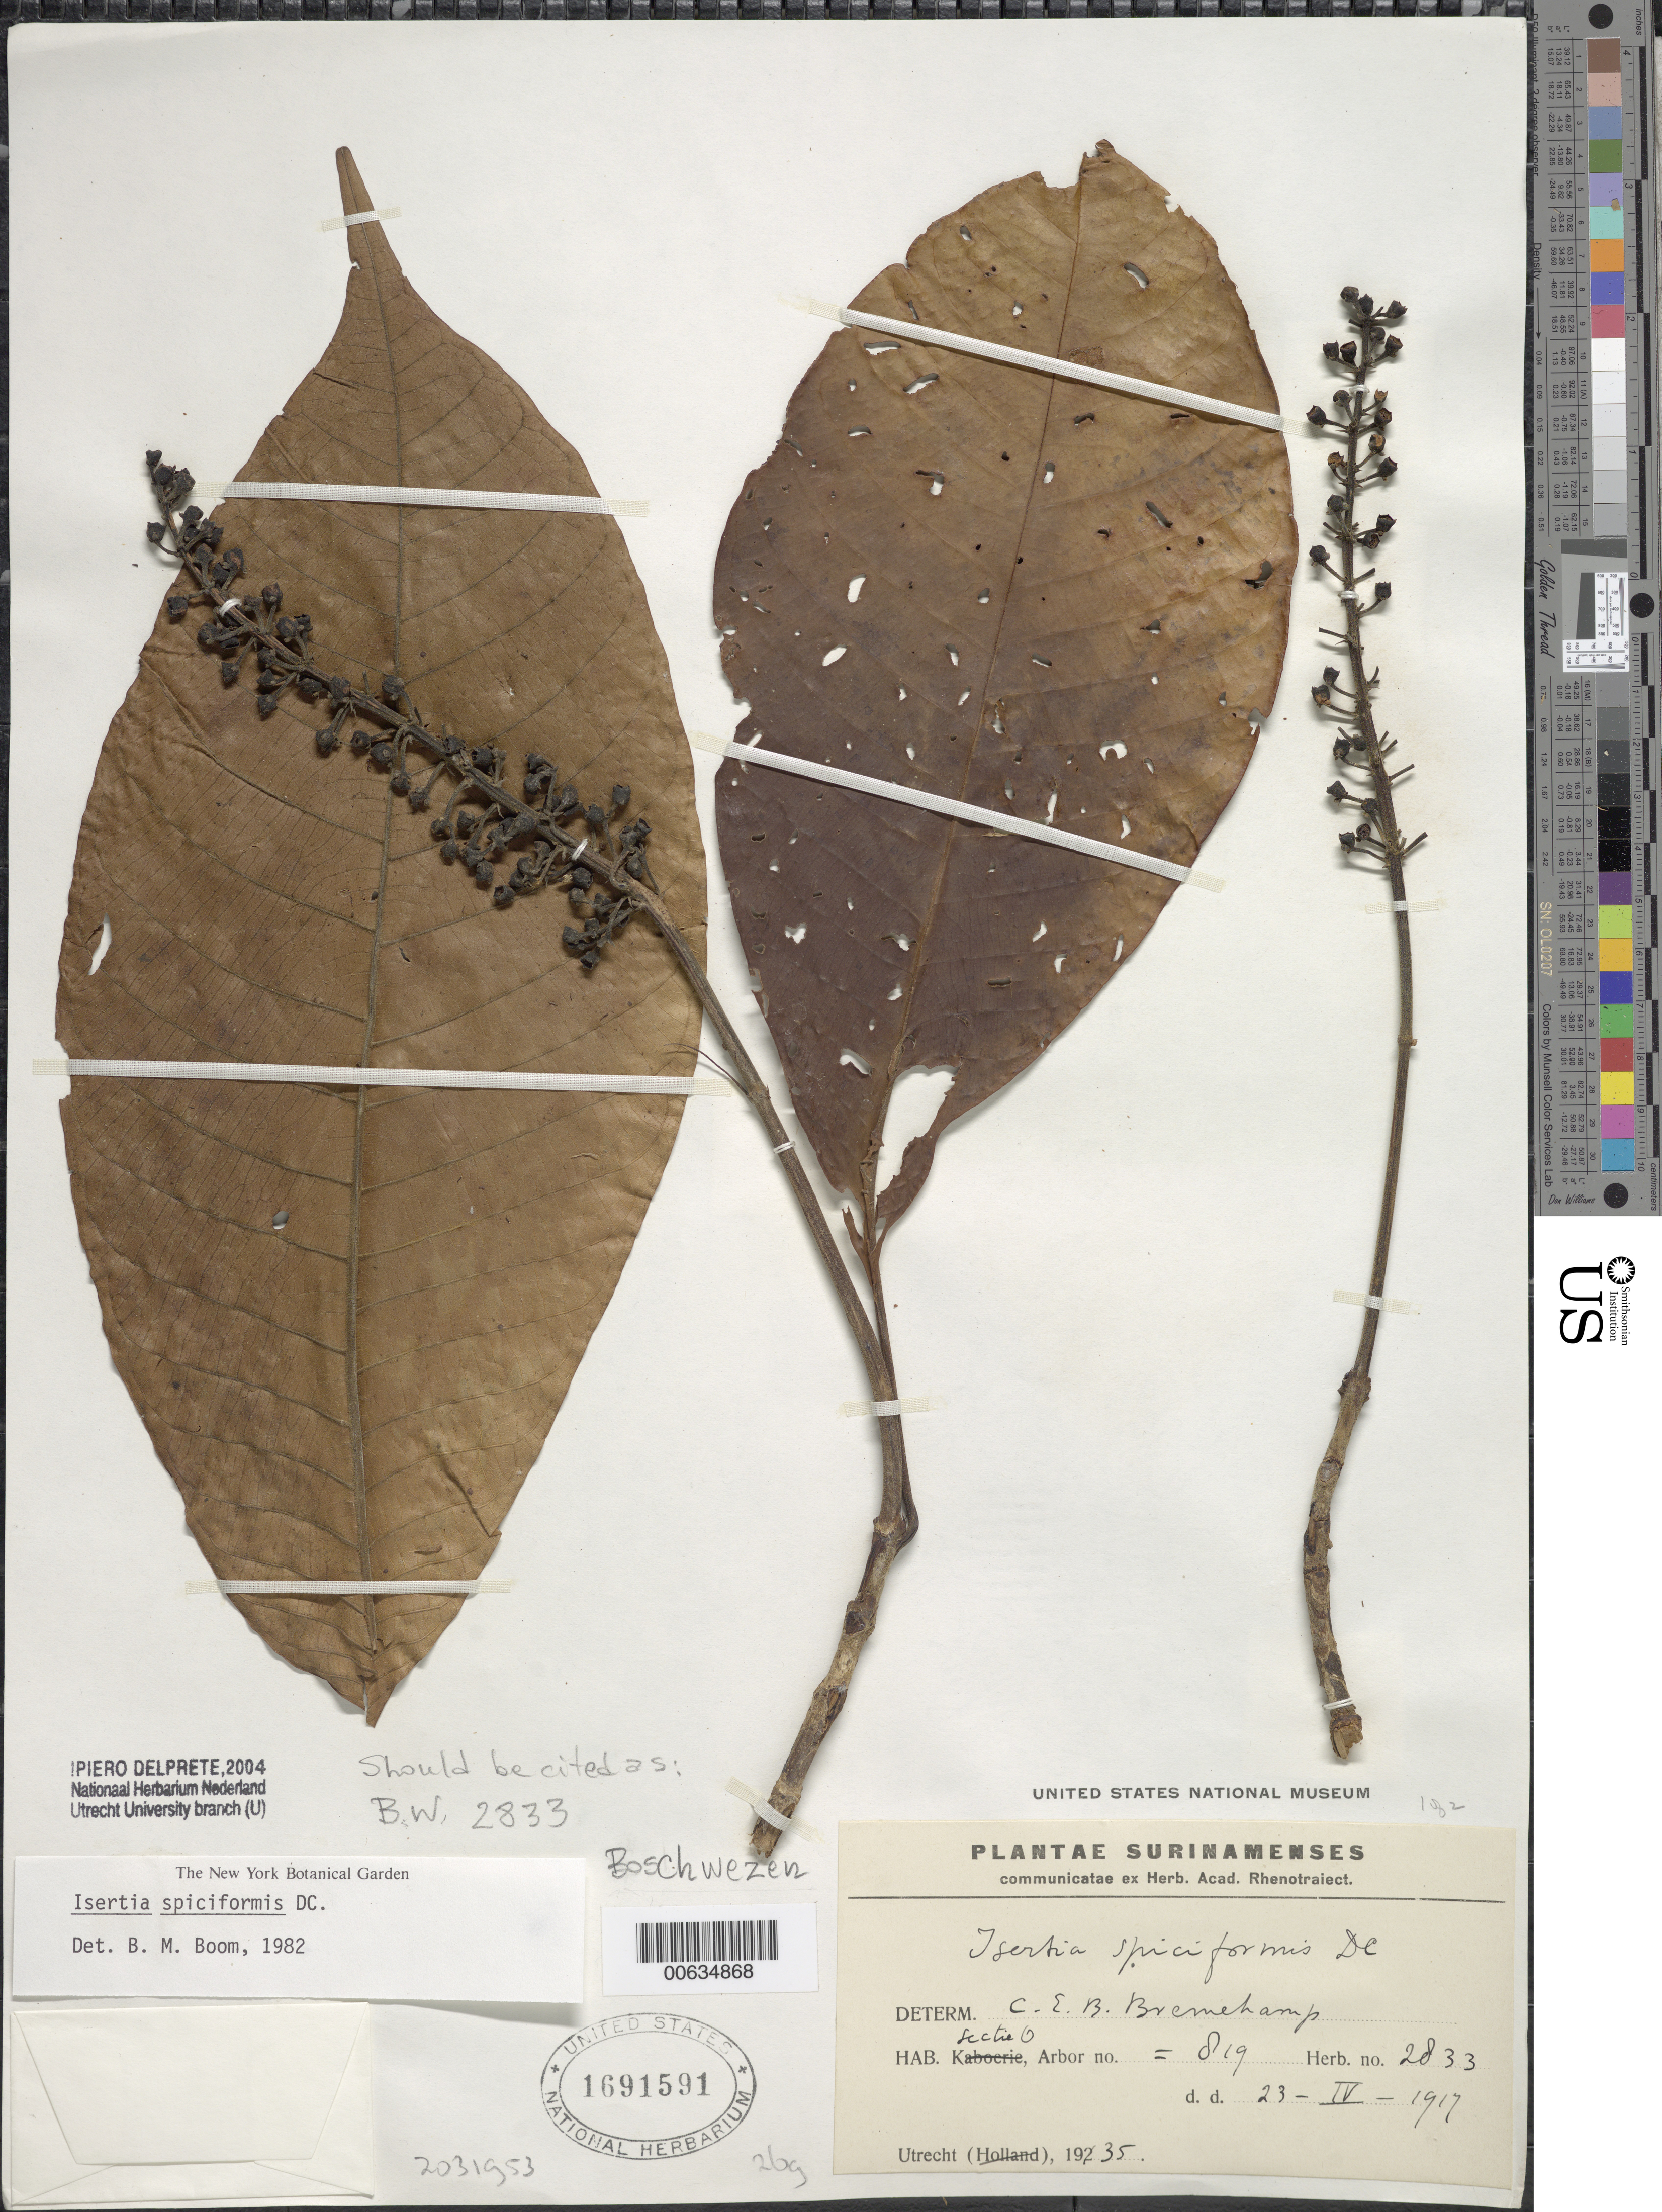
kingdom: Plantae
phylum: Tracheophyta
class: Magnoliopsida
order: Gentianales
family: Rubiaceae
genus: Isertia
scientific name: Isertia spiciformis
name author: DC.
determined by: Boom, B. M.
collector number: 2833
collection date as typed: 23-Apr-17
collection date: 1917-04-23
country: Suriname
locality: Sectie O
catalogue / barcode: US 1691591